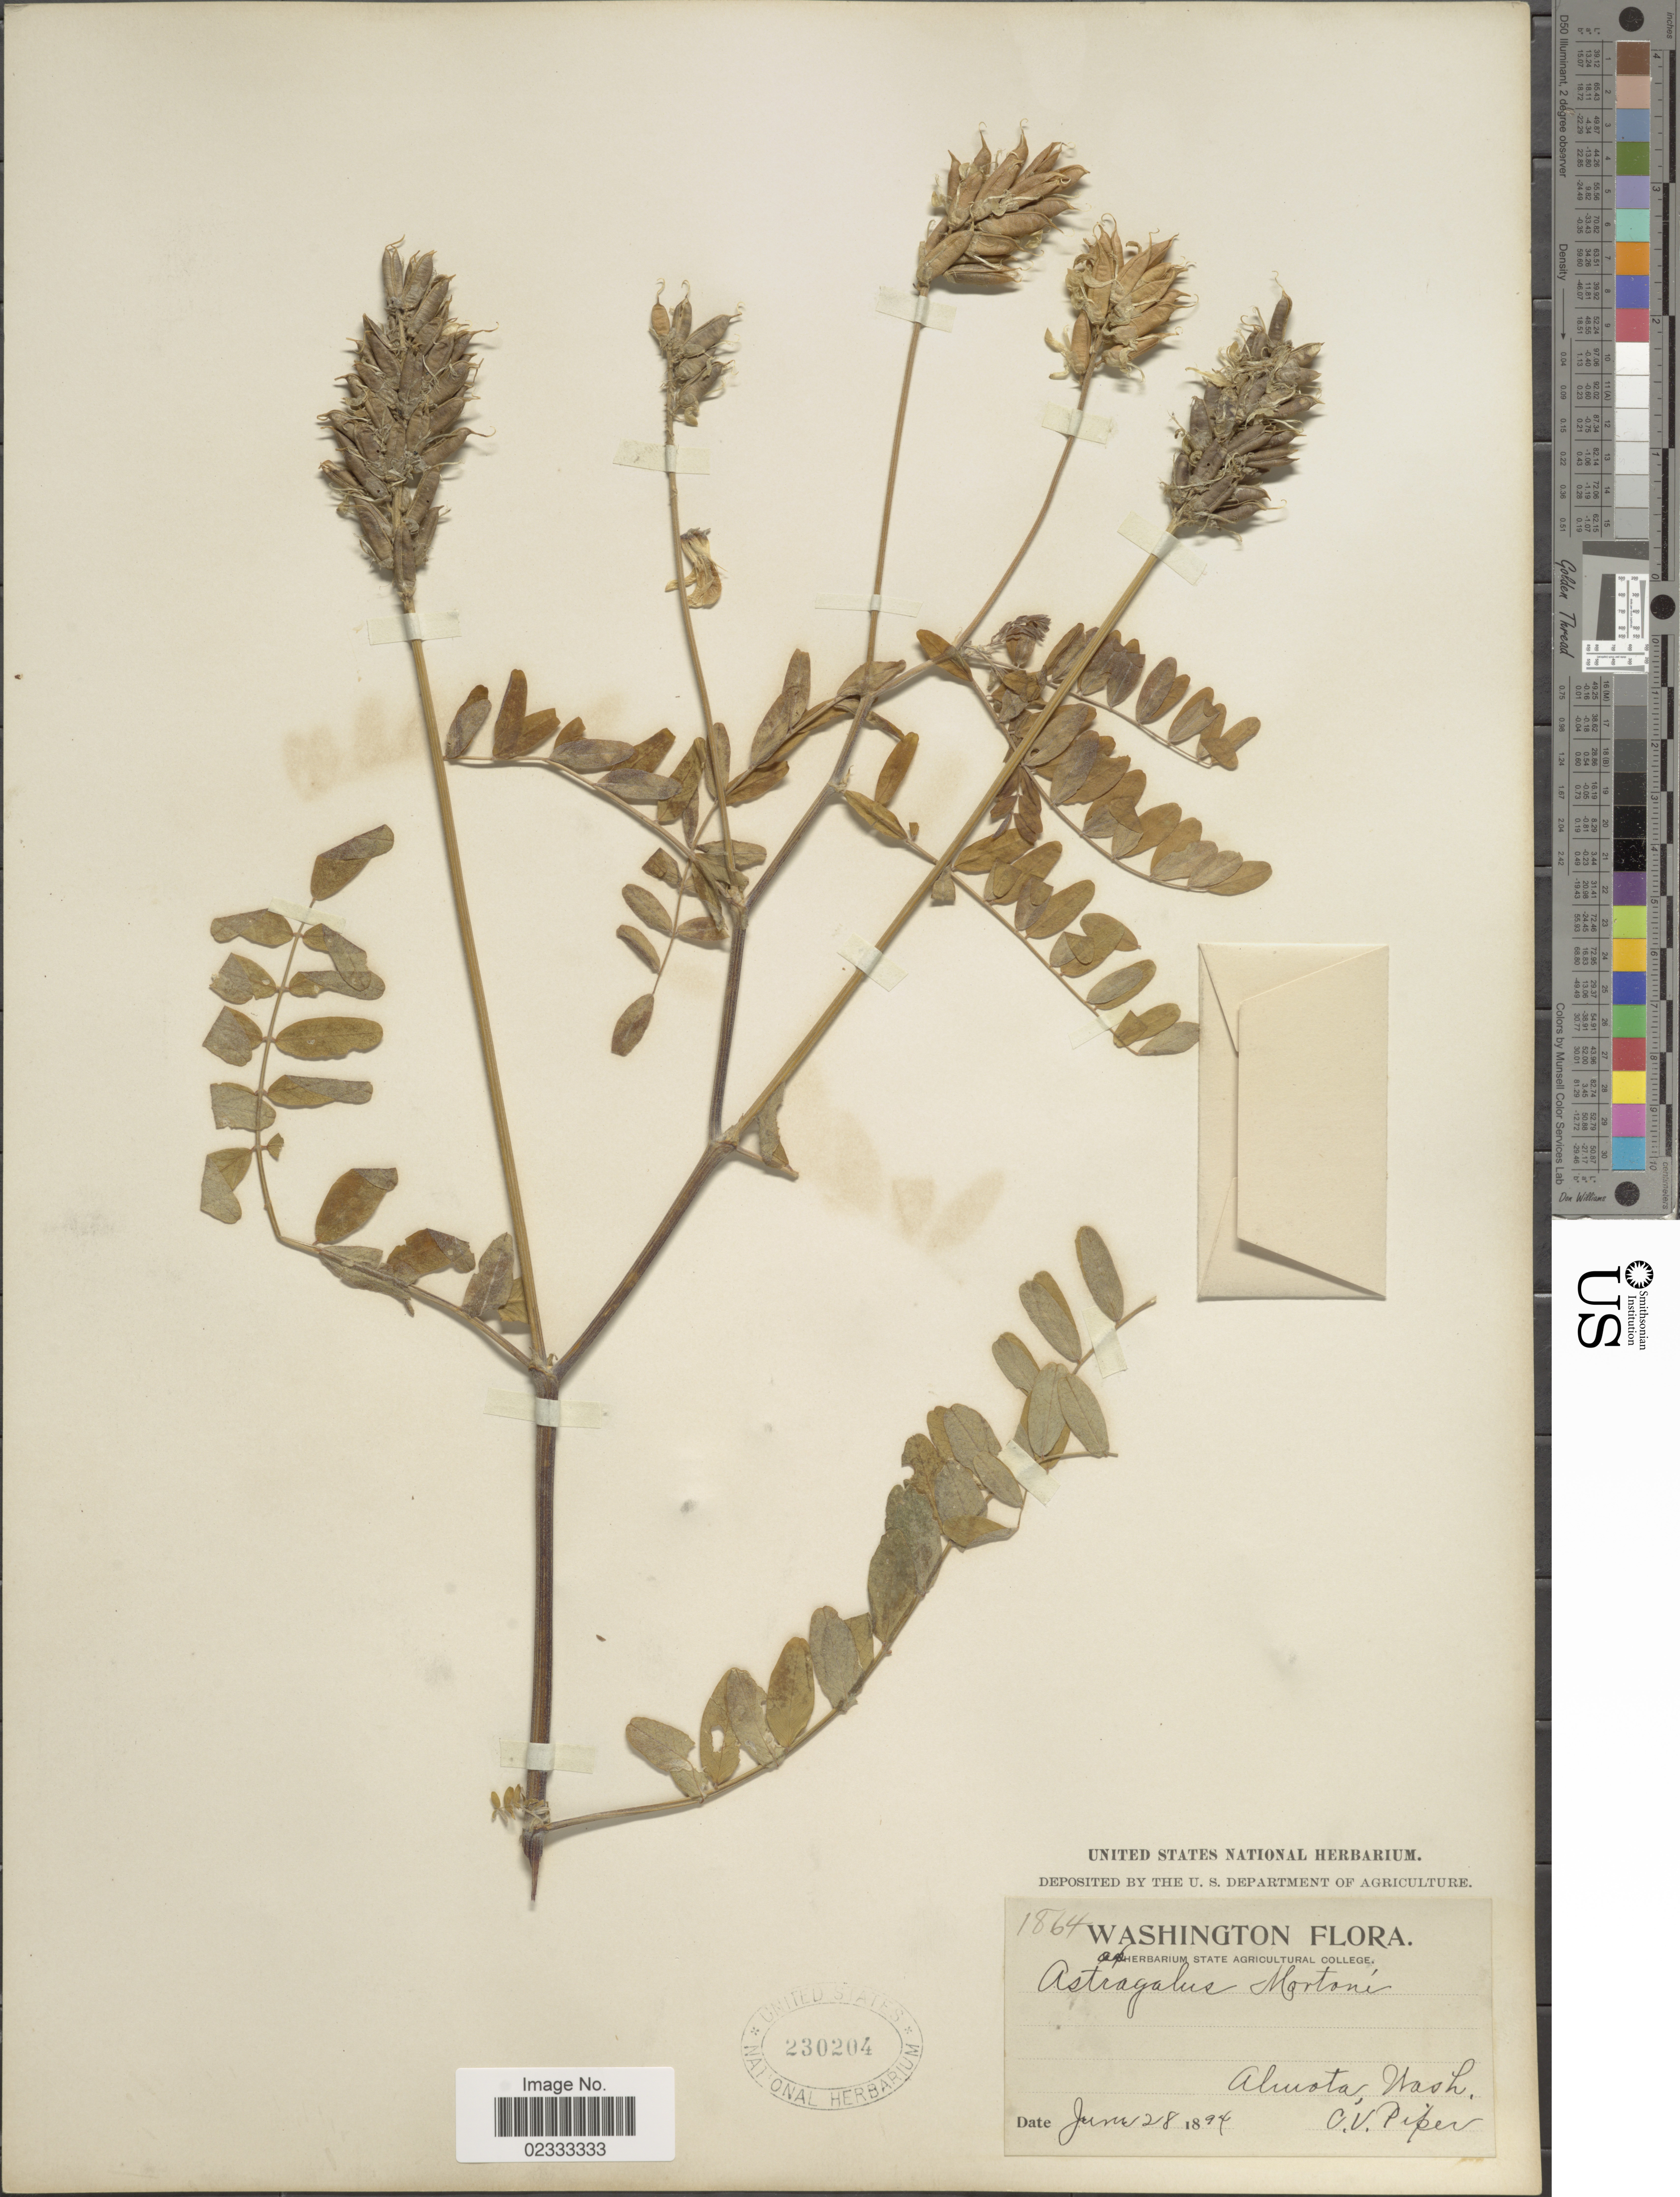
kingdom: Plantae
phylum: Tracheophyta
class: Magnoliopsida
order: Fabales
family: Fabaceae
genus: Astragalus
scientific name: Astragalus mortonii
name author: Nutt.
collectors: C. V. Piper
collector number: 1864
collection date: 1894-06-28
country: United States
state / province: Washington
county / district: Whitman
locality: Almota.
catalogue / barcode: US 230204